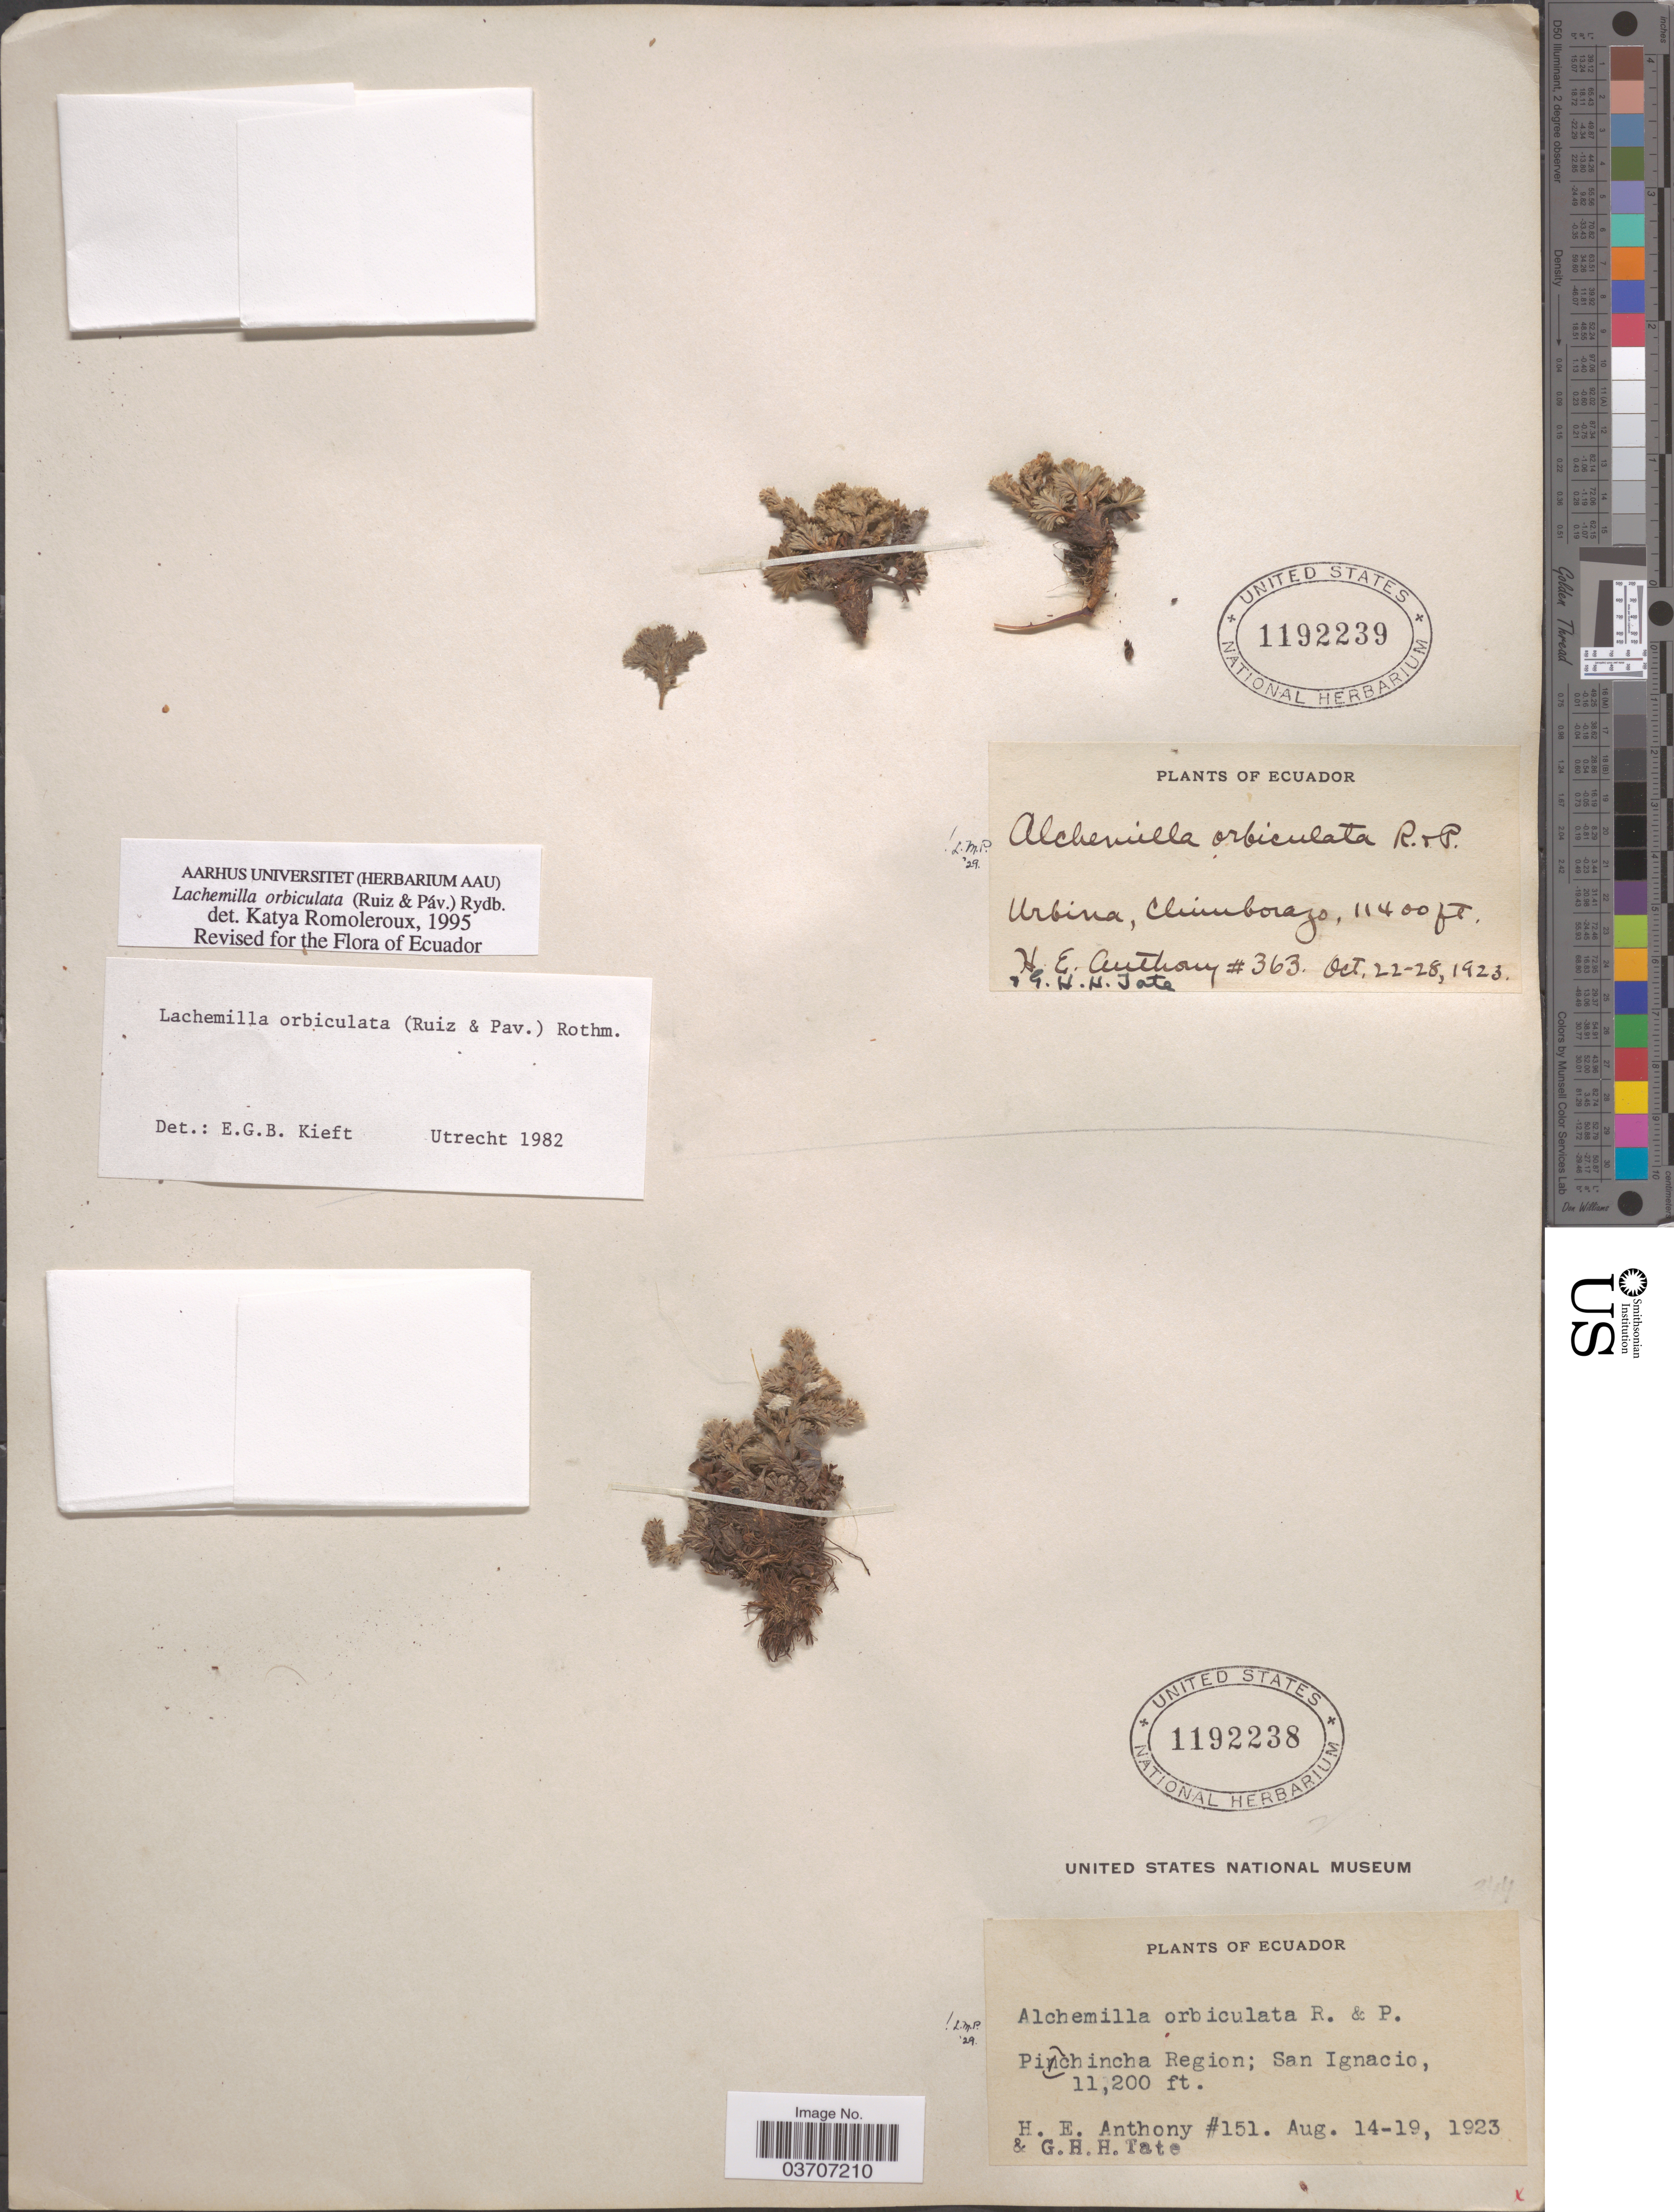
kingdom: Plantae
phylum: Tracheophyta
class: Magnoliopsida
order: Rosales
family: Rosaceae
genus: Lachemilla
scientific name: Lachemilla orbiculata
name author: (Ruiz & Pav.) Rydb.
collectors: H. E. Anthony & G. H. H.Tate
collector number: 151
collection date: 1923-08-14/1923-08-19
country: Ecuador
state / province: Pichincha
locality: Pichincha Region; San Ignacio.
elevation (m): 3414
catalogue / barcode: US 1192238